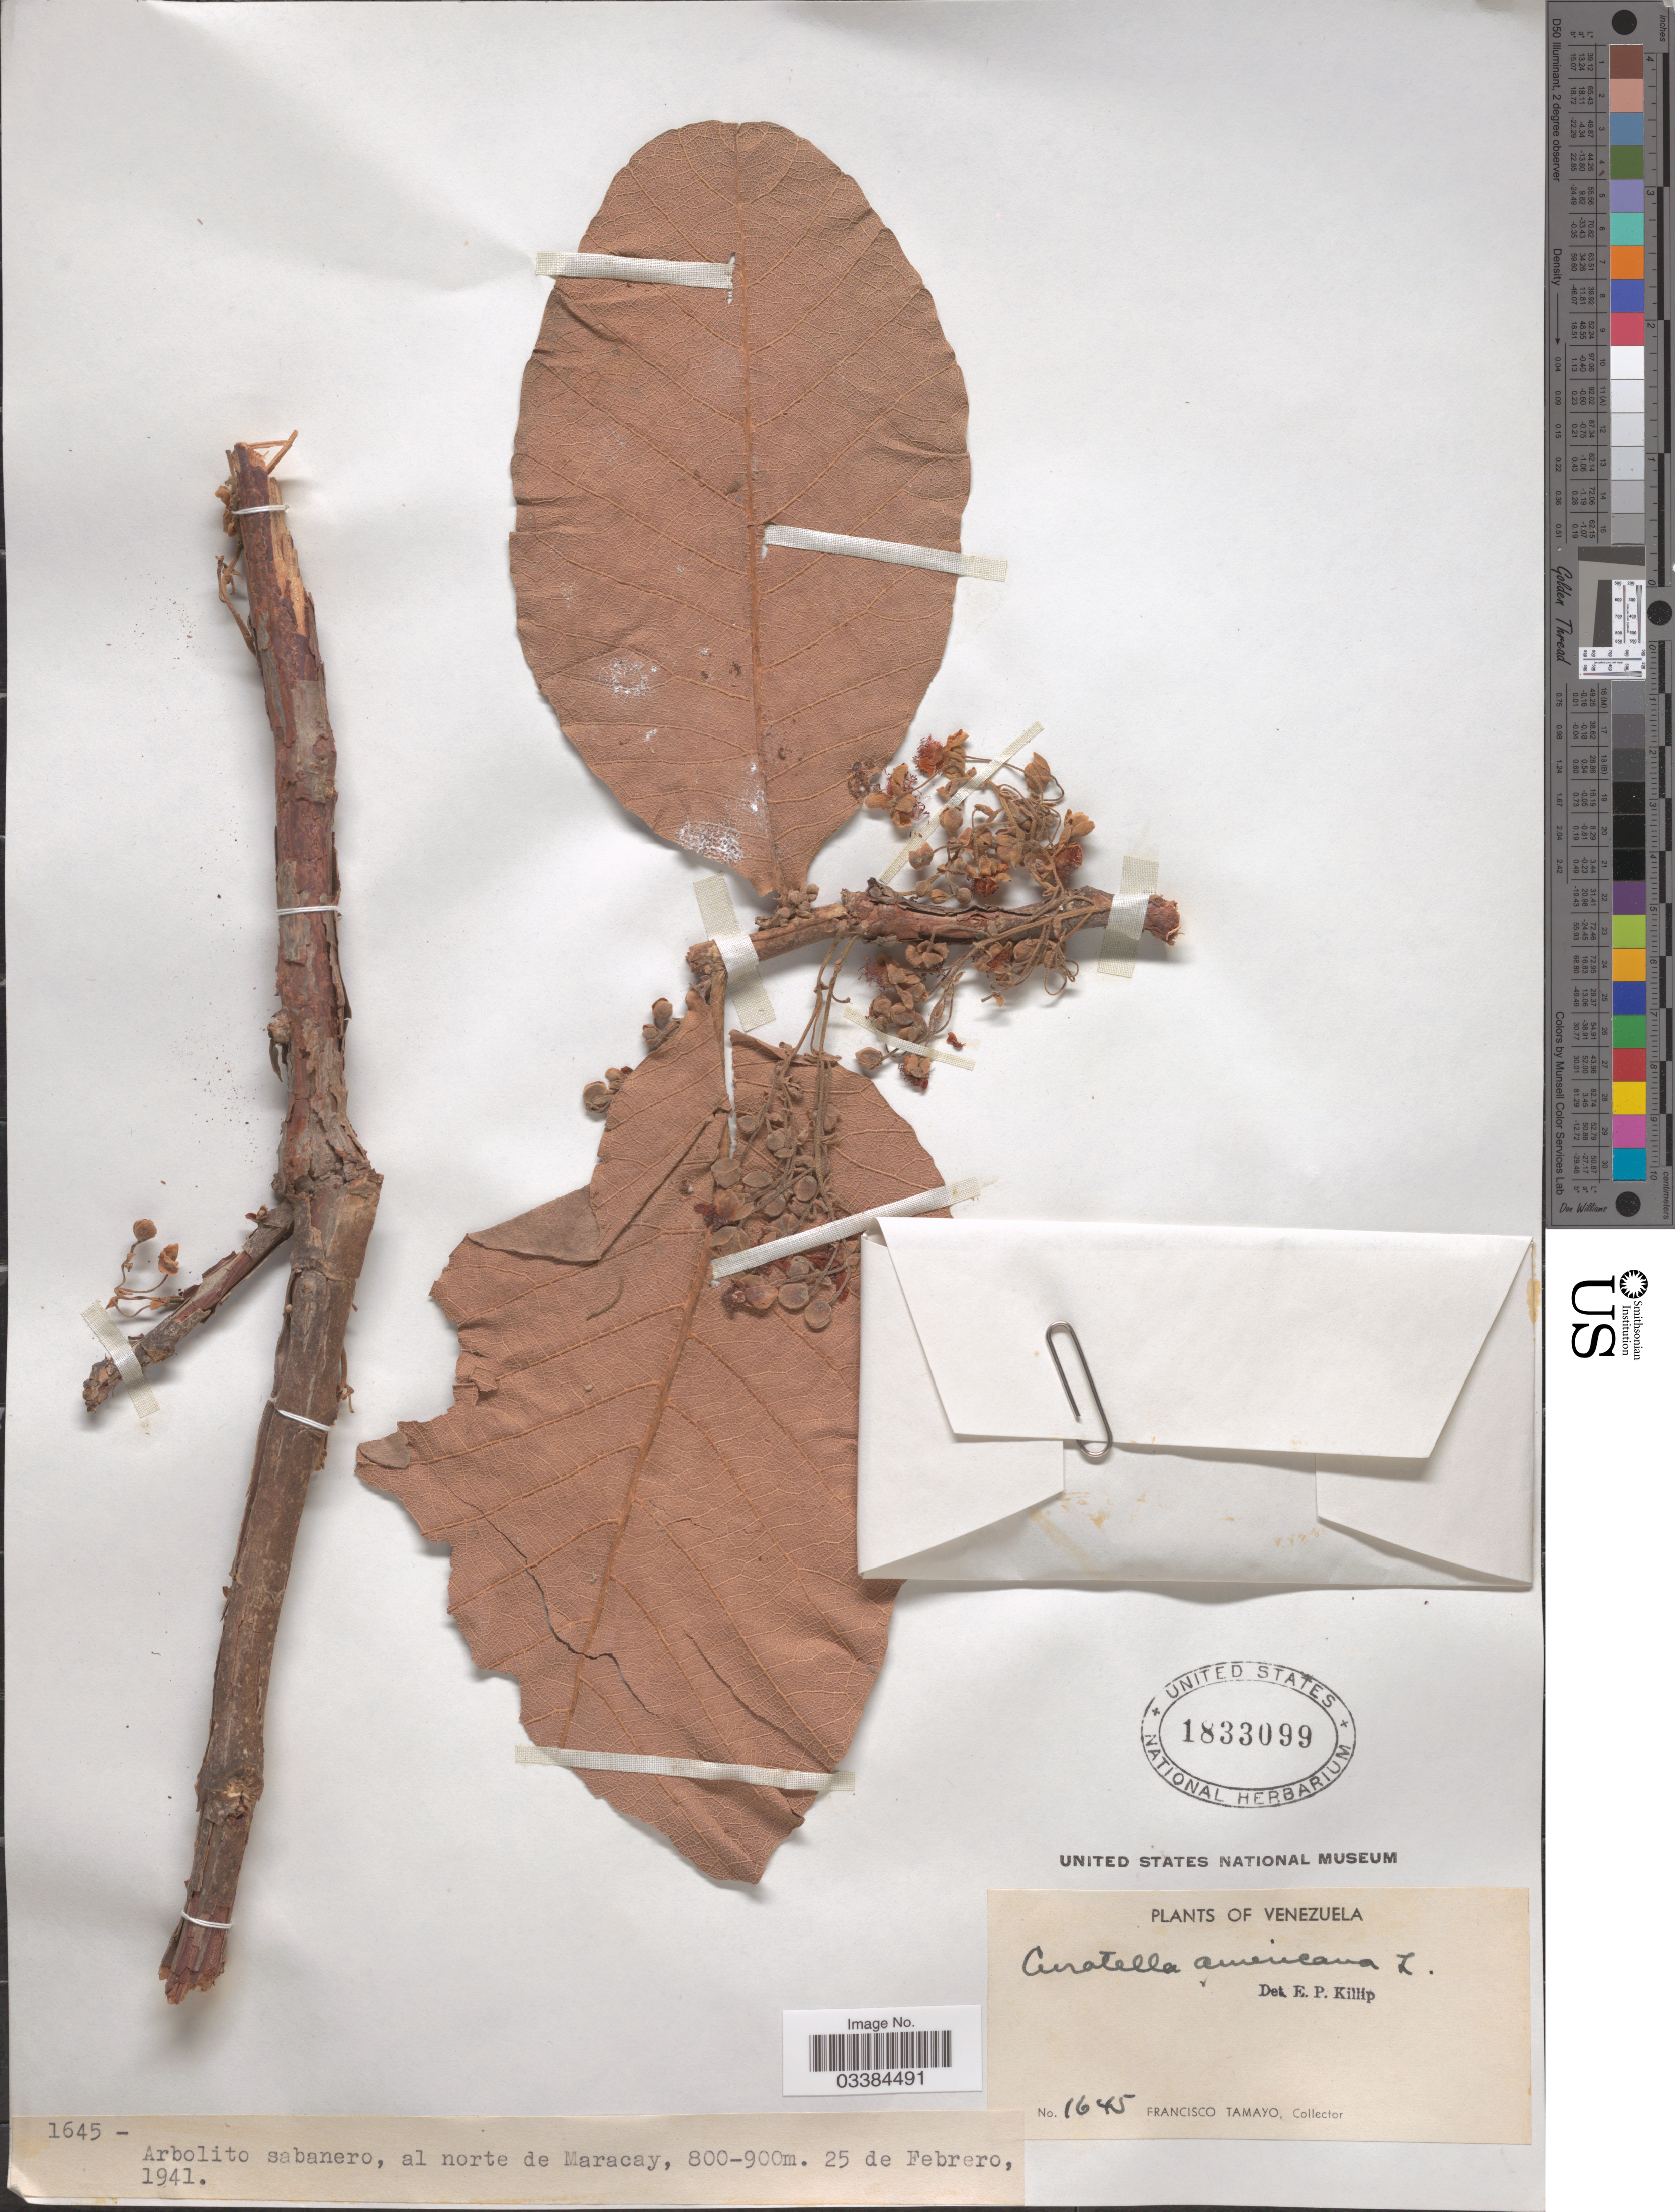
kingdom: Plantae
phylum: Tracheophyta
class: Magnoliopsida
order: Dilleniales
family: Dilleniaceae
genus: Curatella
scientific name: Curatella americana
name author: L.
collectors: F. Tamayo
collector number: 1645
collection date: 1941-02-25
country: Venezuela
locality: Arbolito sabanero, al norte de Maracay.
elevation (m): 800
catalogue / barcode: US 1833099